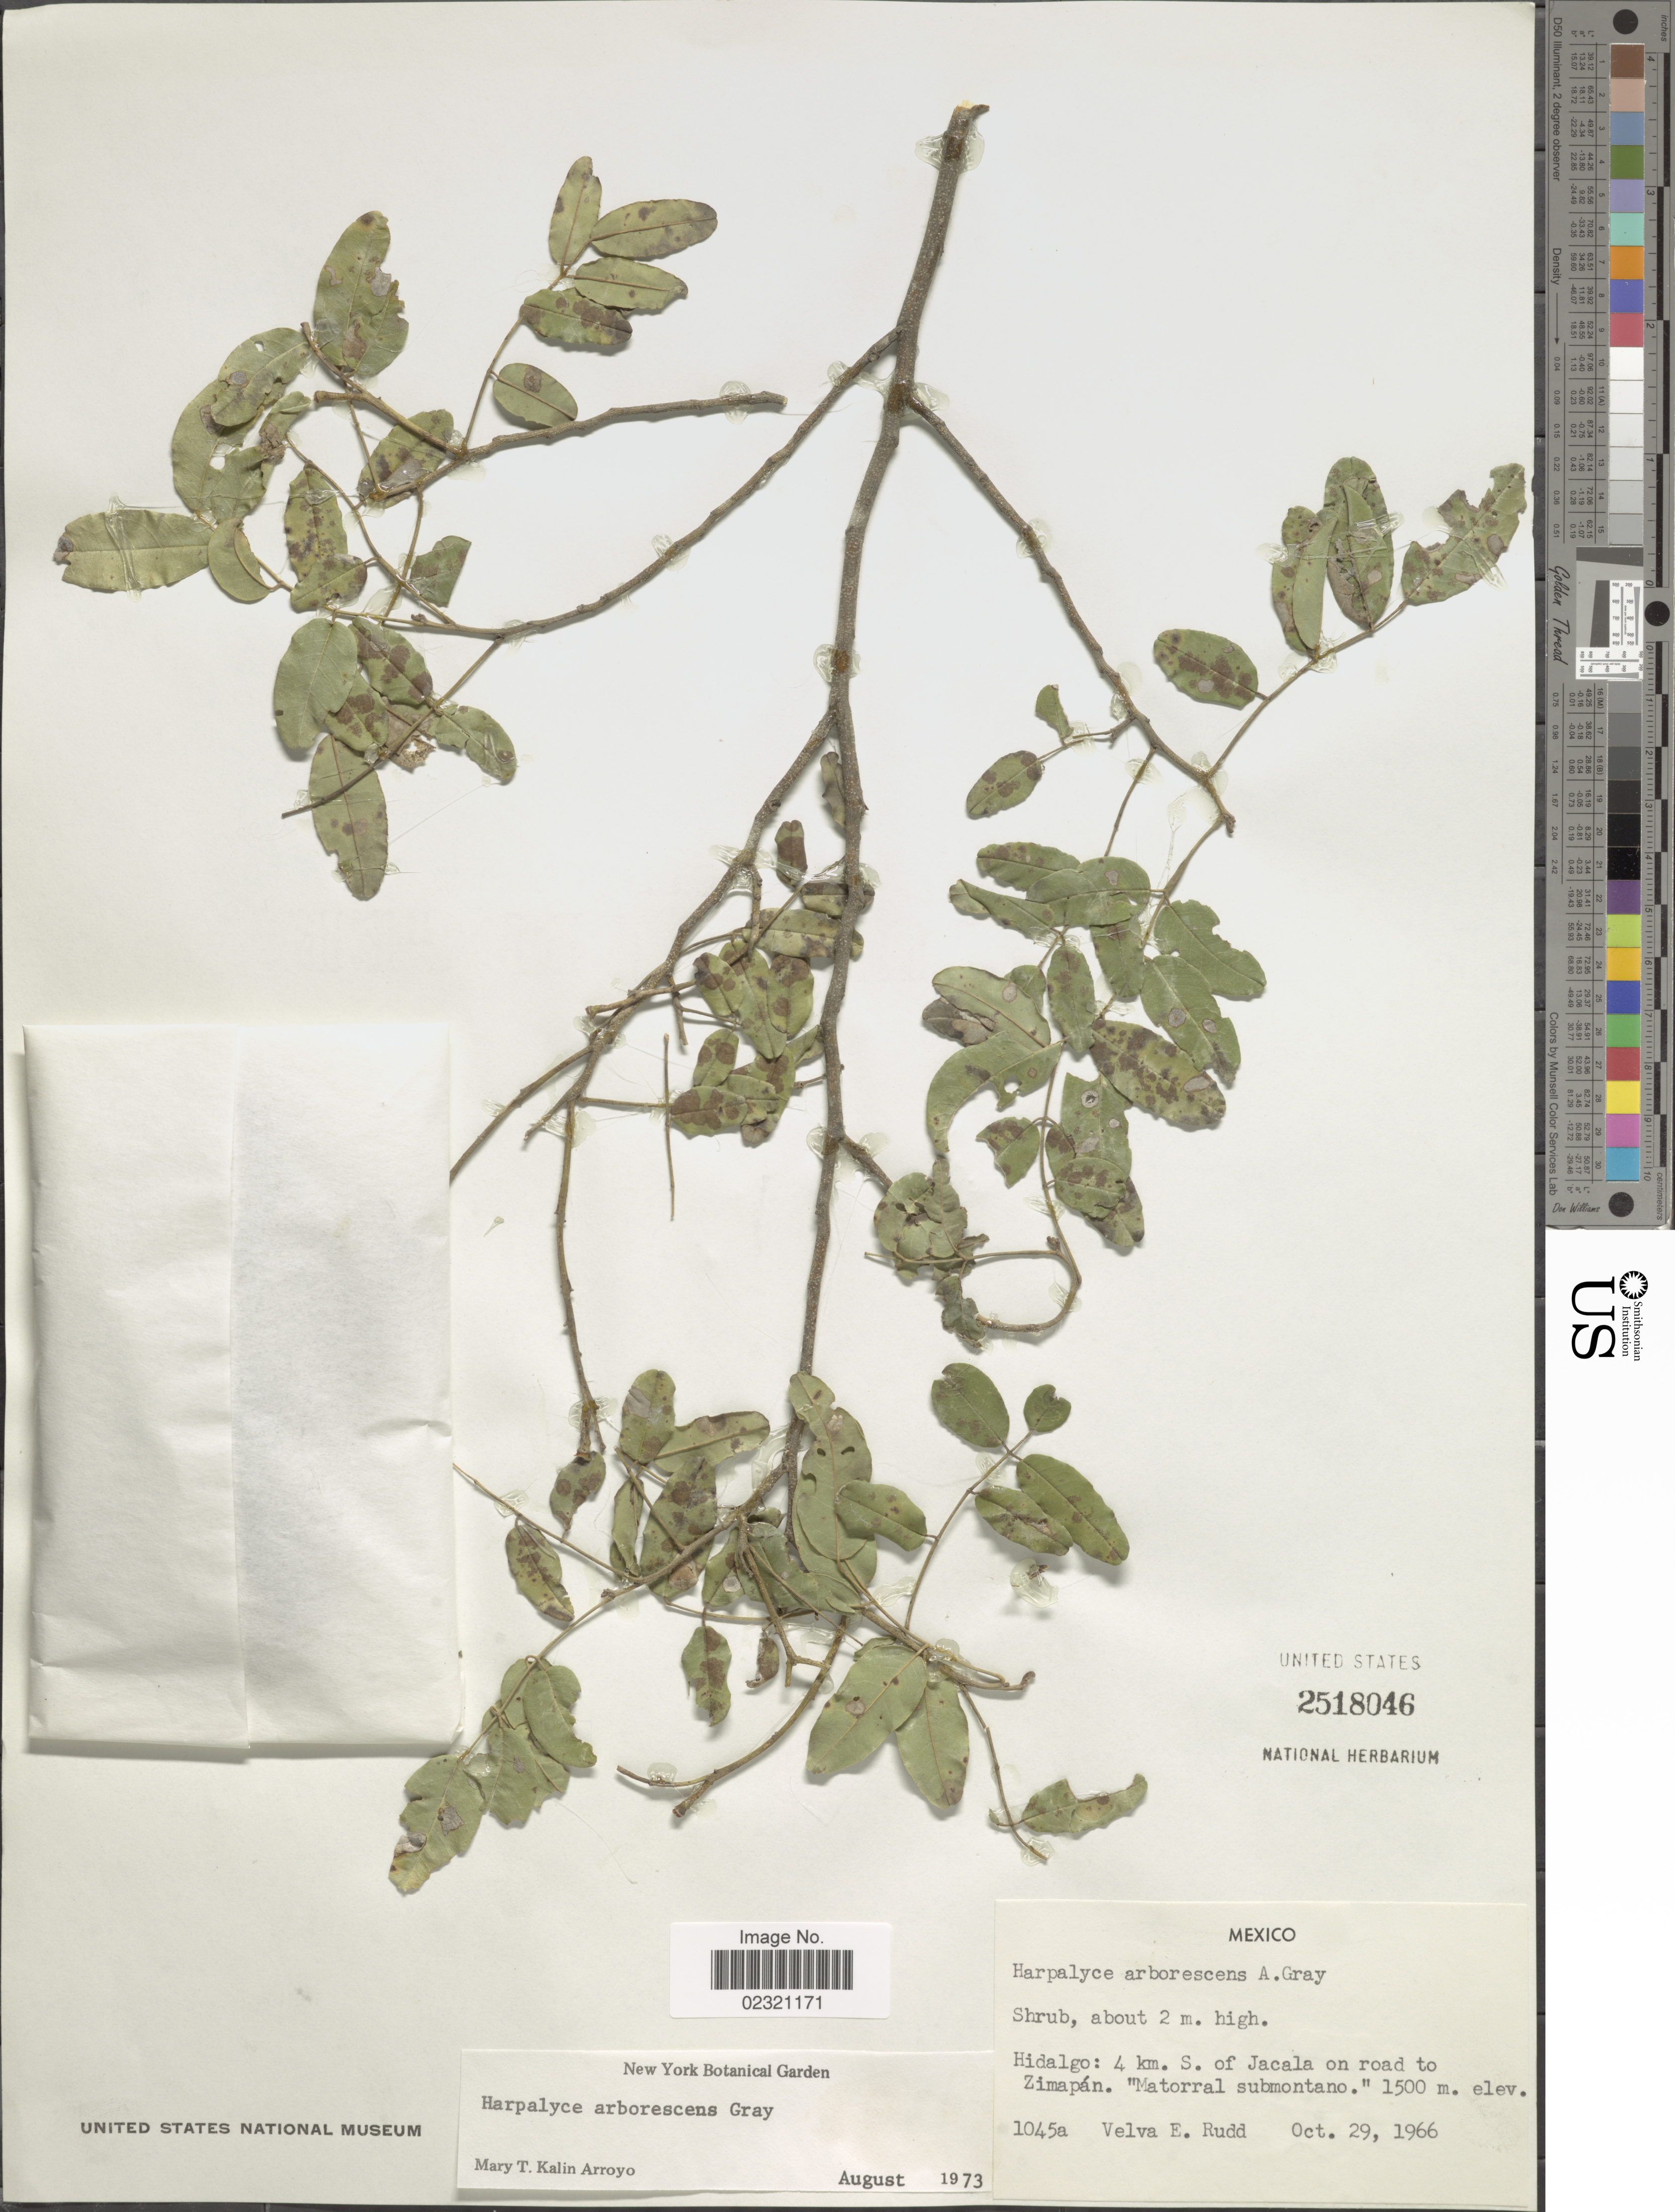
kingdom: Plantae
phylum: Tracheophyta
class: Magnoliopsida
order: Fabales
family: Fabaceae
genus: Psorothamnus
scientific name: Psorothamnus arborescens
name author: (Torr. ex A. Gray) Barneby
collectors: V. E. Rudd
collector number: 1045a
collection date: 1966-10-29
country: Mexico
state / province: Hidalgo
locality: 4 km S of Jacala on road to Zimapan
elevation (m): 1500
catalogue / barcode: US 2518046